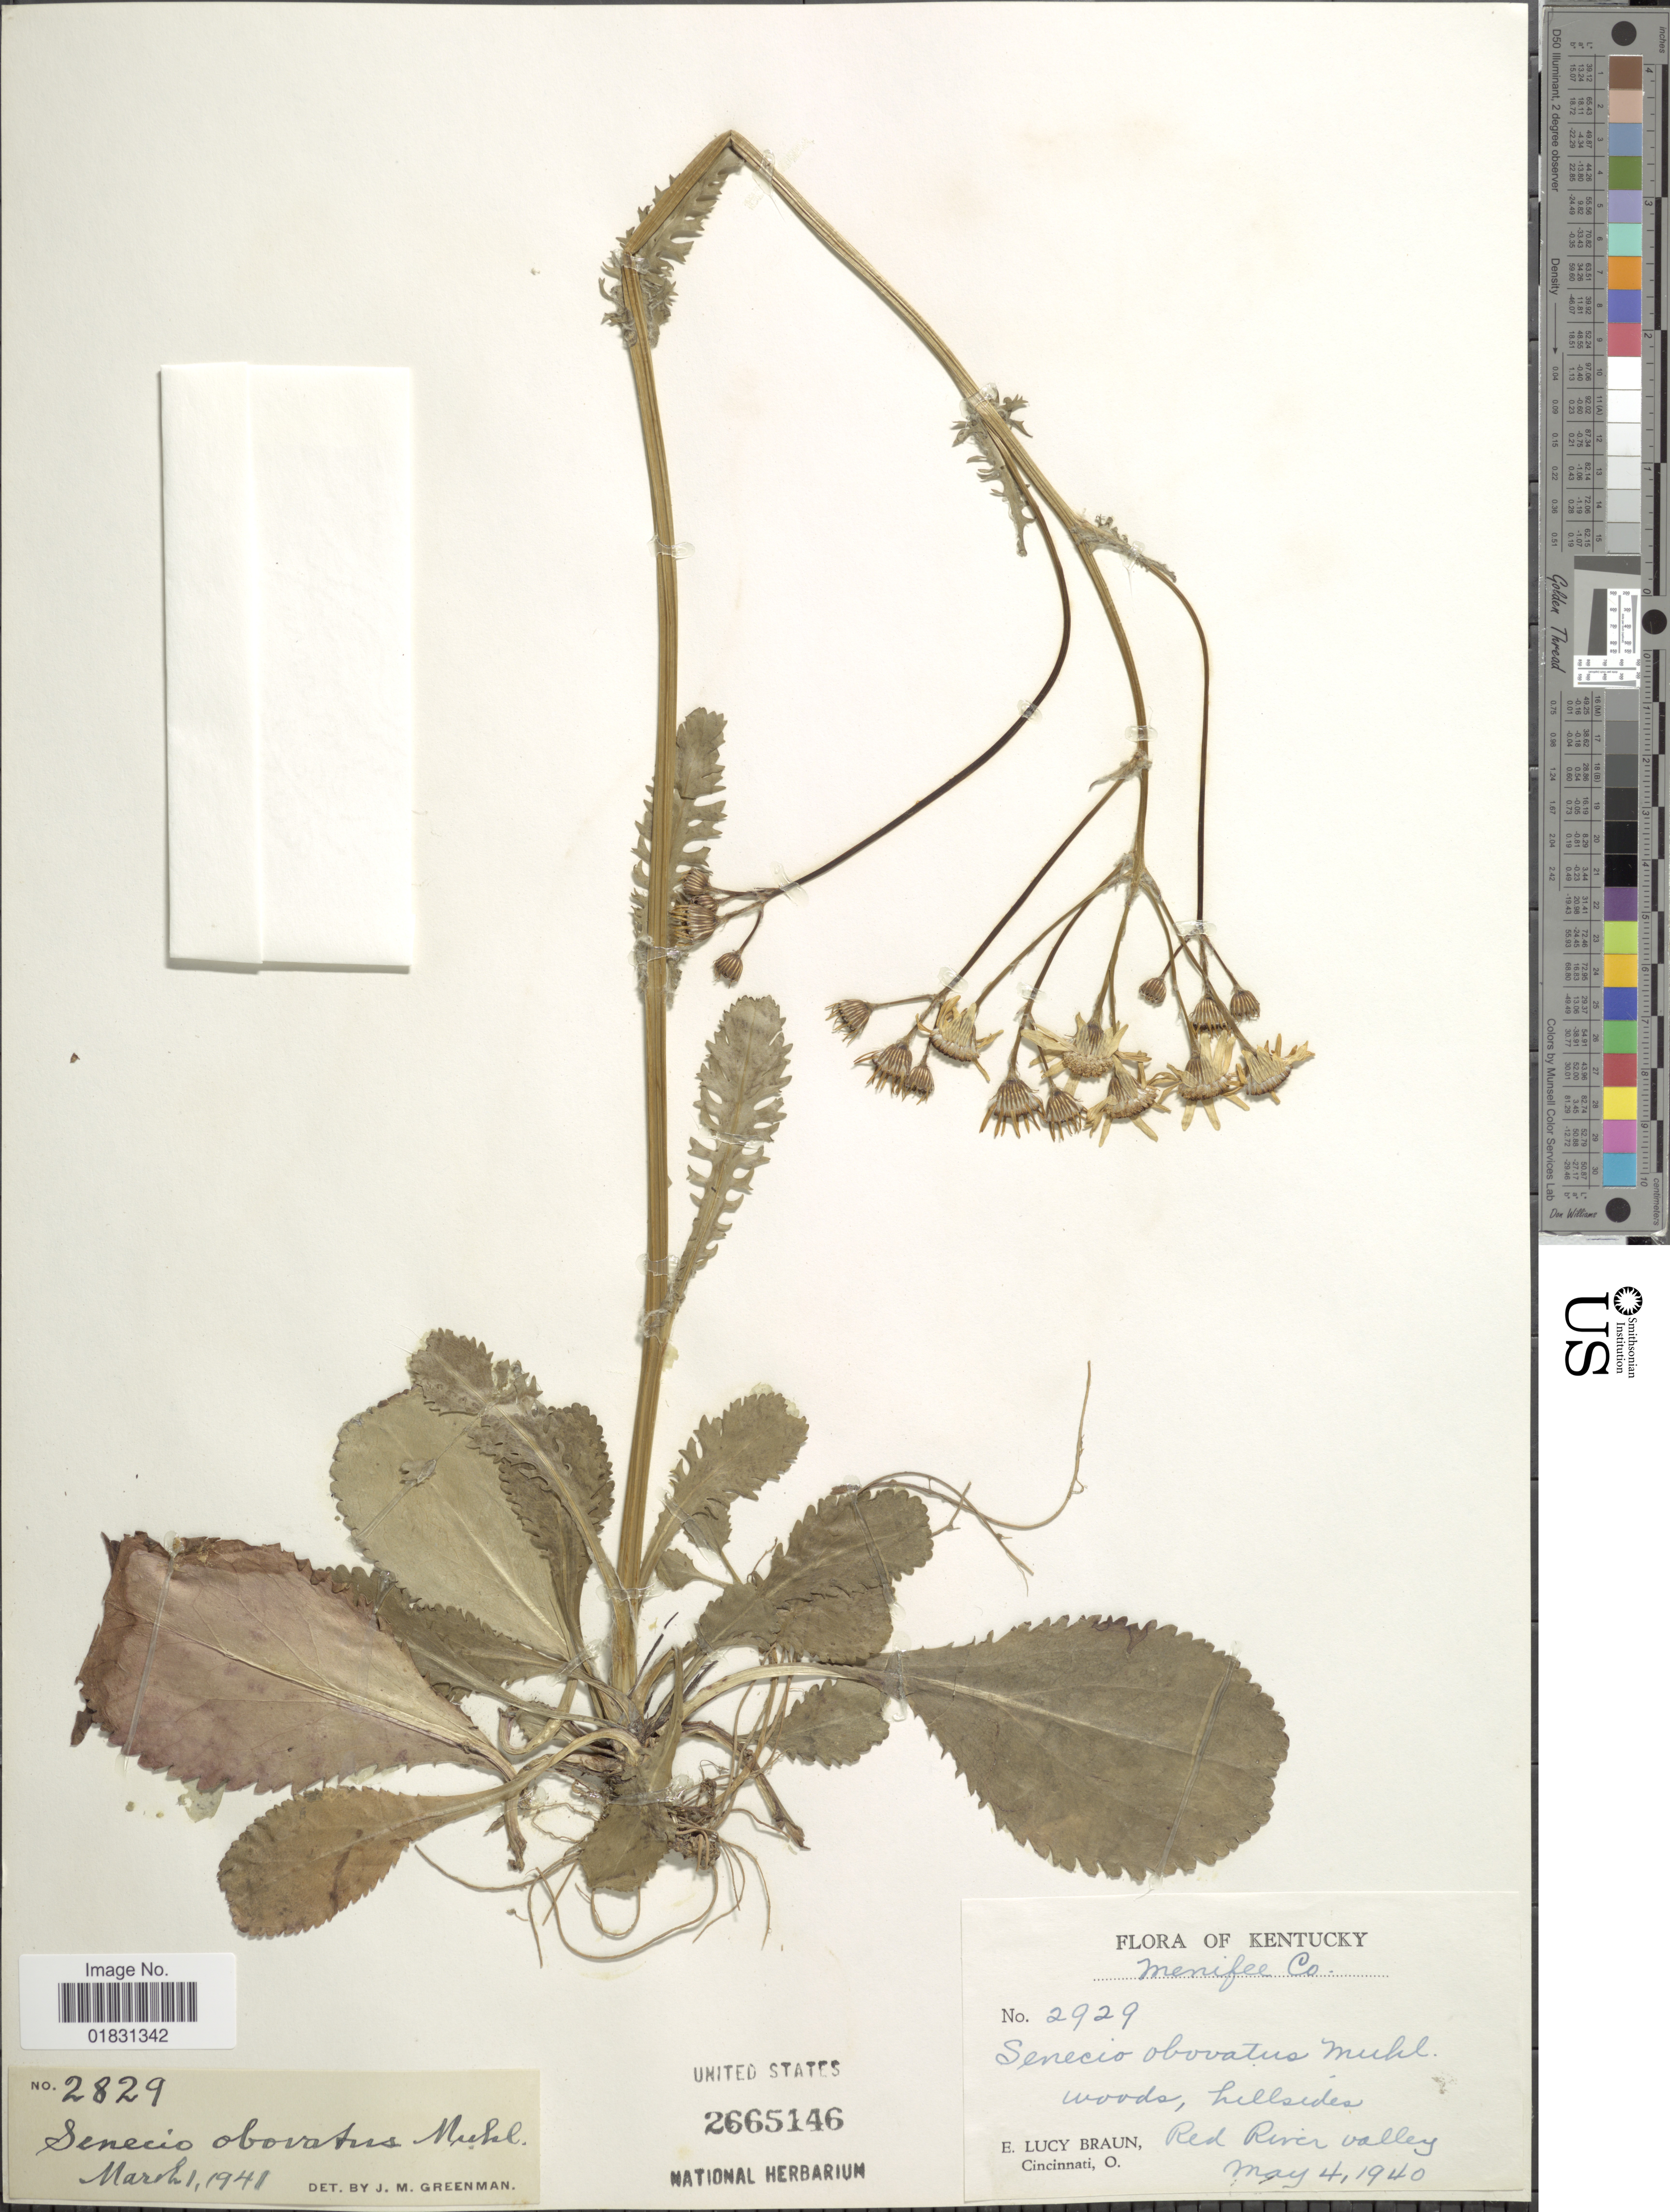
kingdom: Plantae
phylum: Tracheophyta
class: Magnoliopsida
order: Asterales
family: Asteraceae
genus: Packera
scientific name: Packera obovata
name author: (Muhl. ex Willd.) W.A. Weber & Á. Löve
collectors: E. L. Braun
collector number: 2929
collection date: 1940-05-04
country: United States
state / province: Kentucky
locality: Menifee Co, woods, hillsides, red River valley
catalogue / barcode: US 2665146